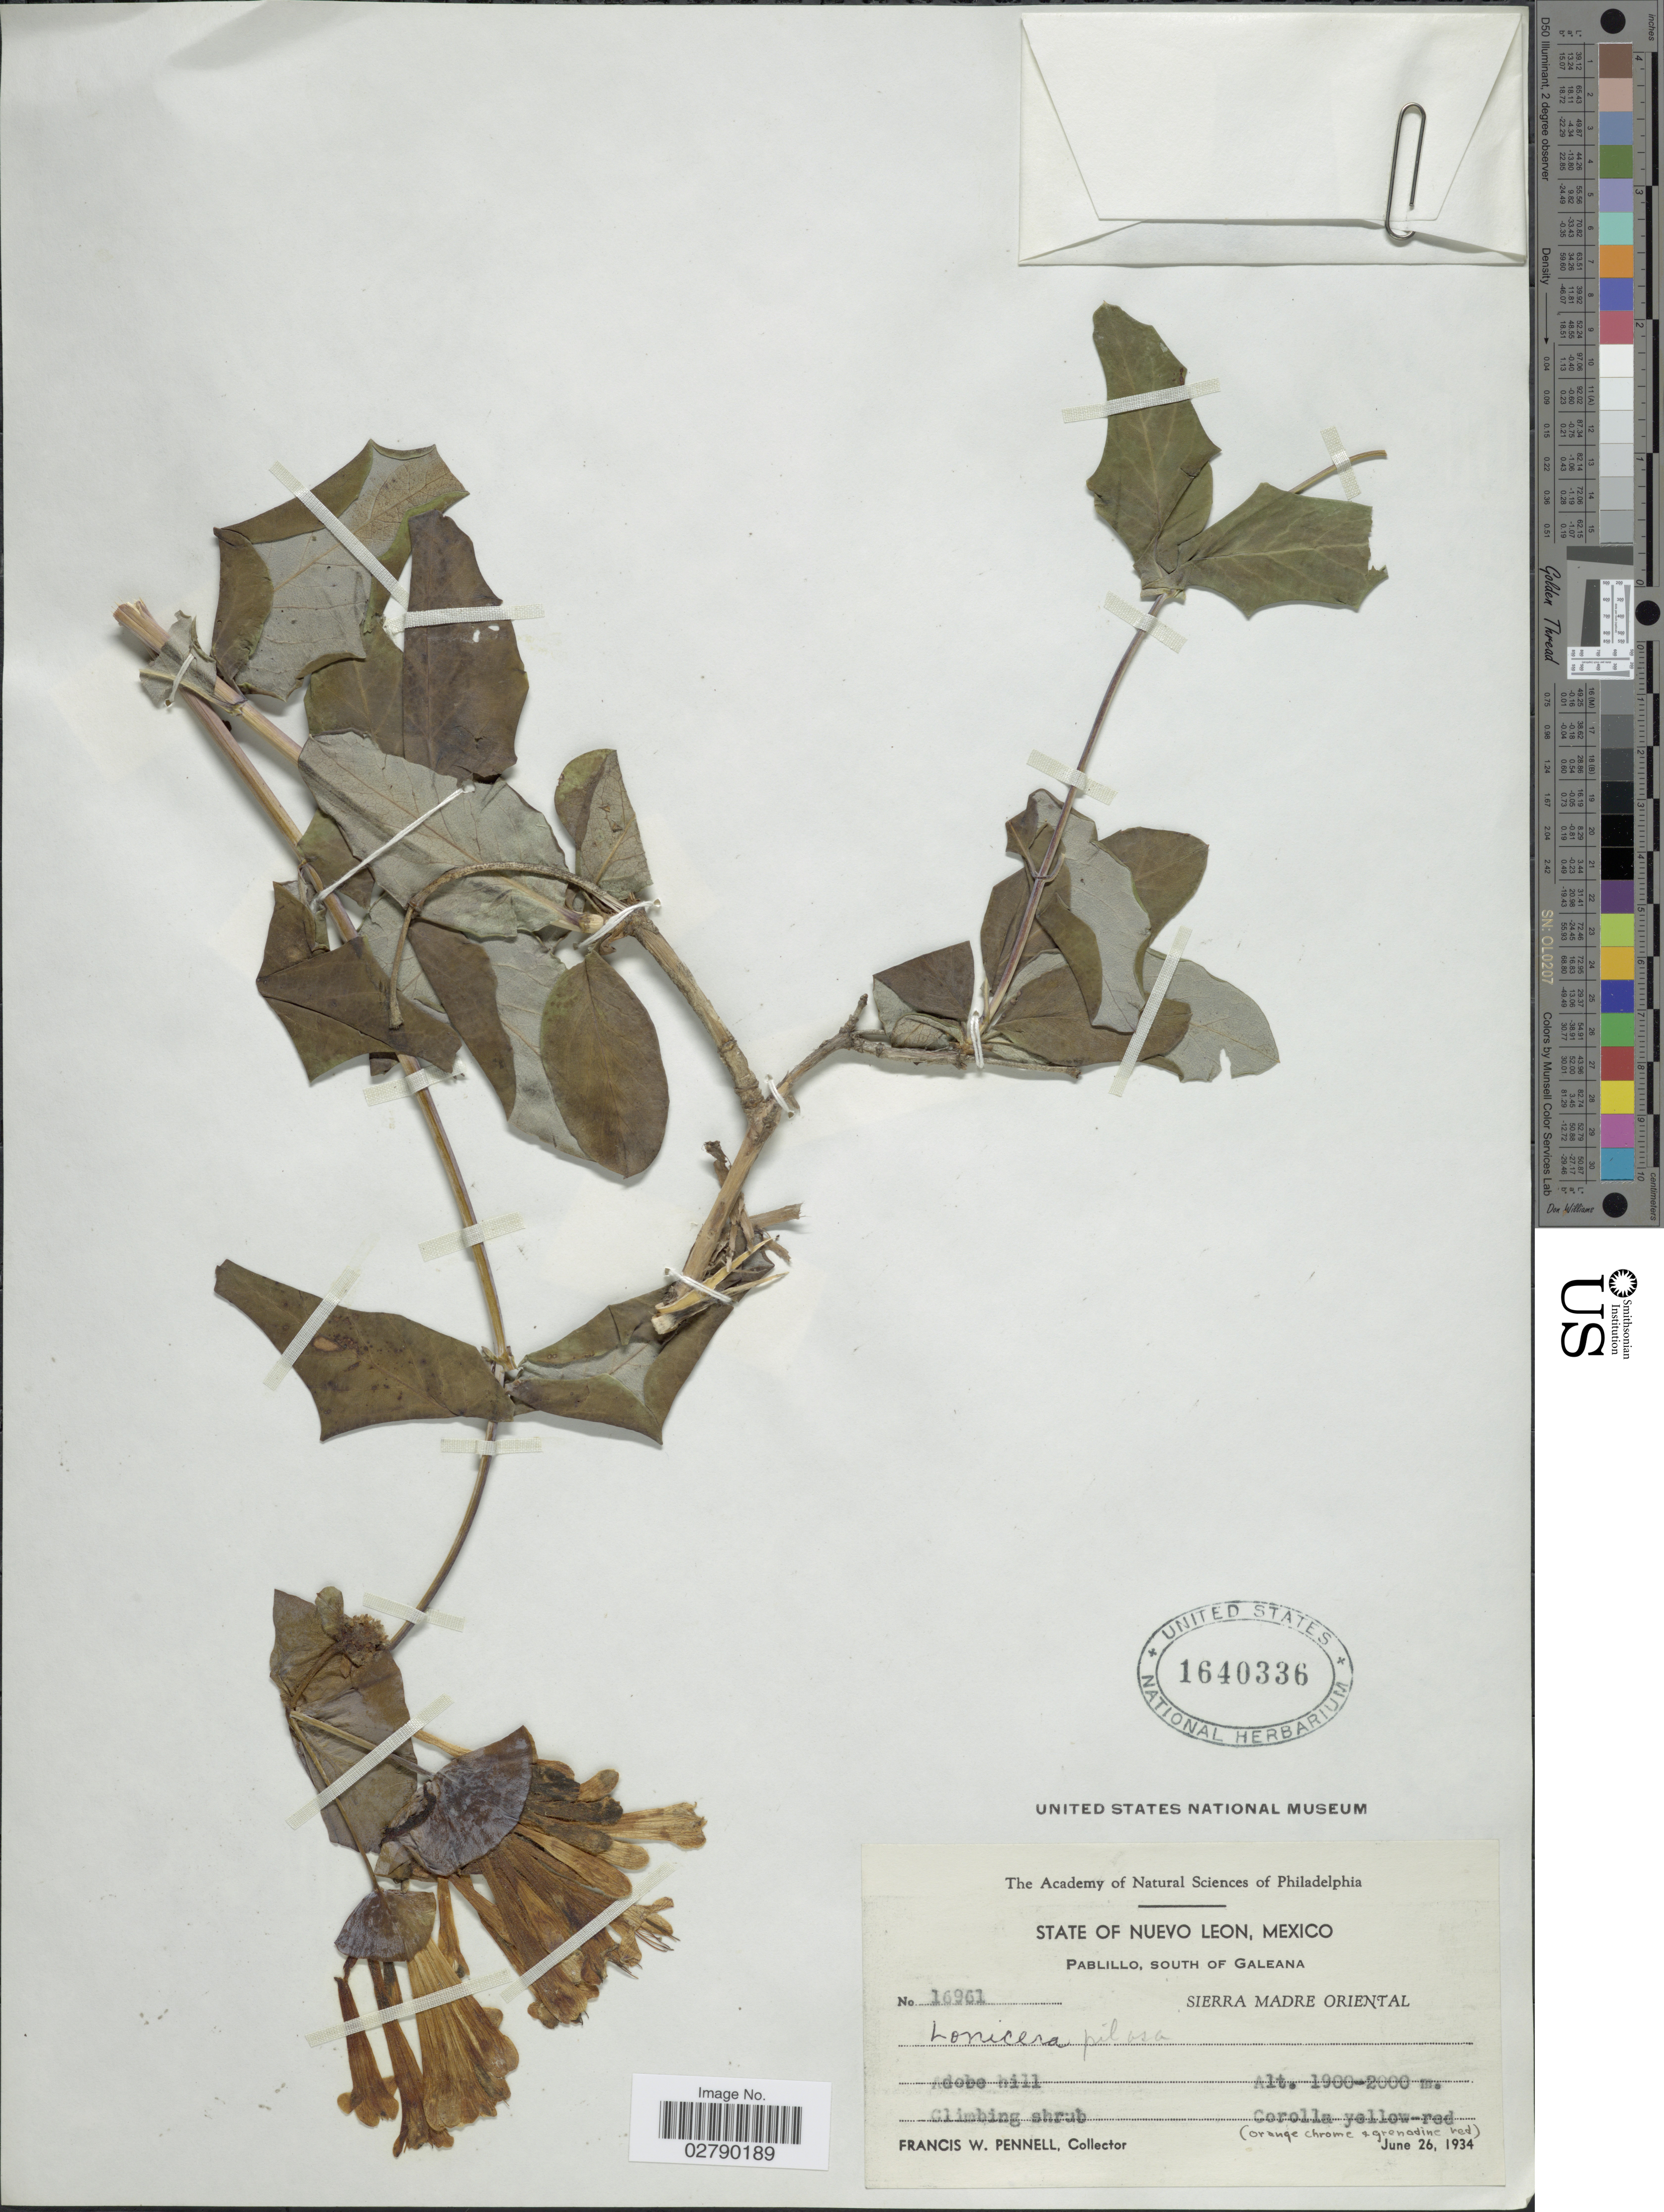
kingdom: Plantae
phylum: Tracheophyta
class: Magnoliopsida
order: Dipsacales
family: Caprifoliaceae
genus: Lonicera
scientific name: Lonicera pilosa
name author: Willd. ex Kunth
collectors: F. W. Pennell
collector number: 16961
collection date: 1934-06-26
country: Mexico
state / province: Nuevo León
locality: Pablillo, South of Galeana. Sierra Madre Oriental. Adobe hill.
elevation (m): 1900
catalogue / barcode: US 1640336